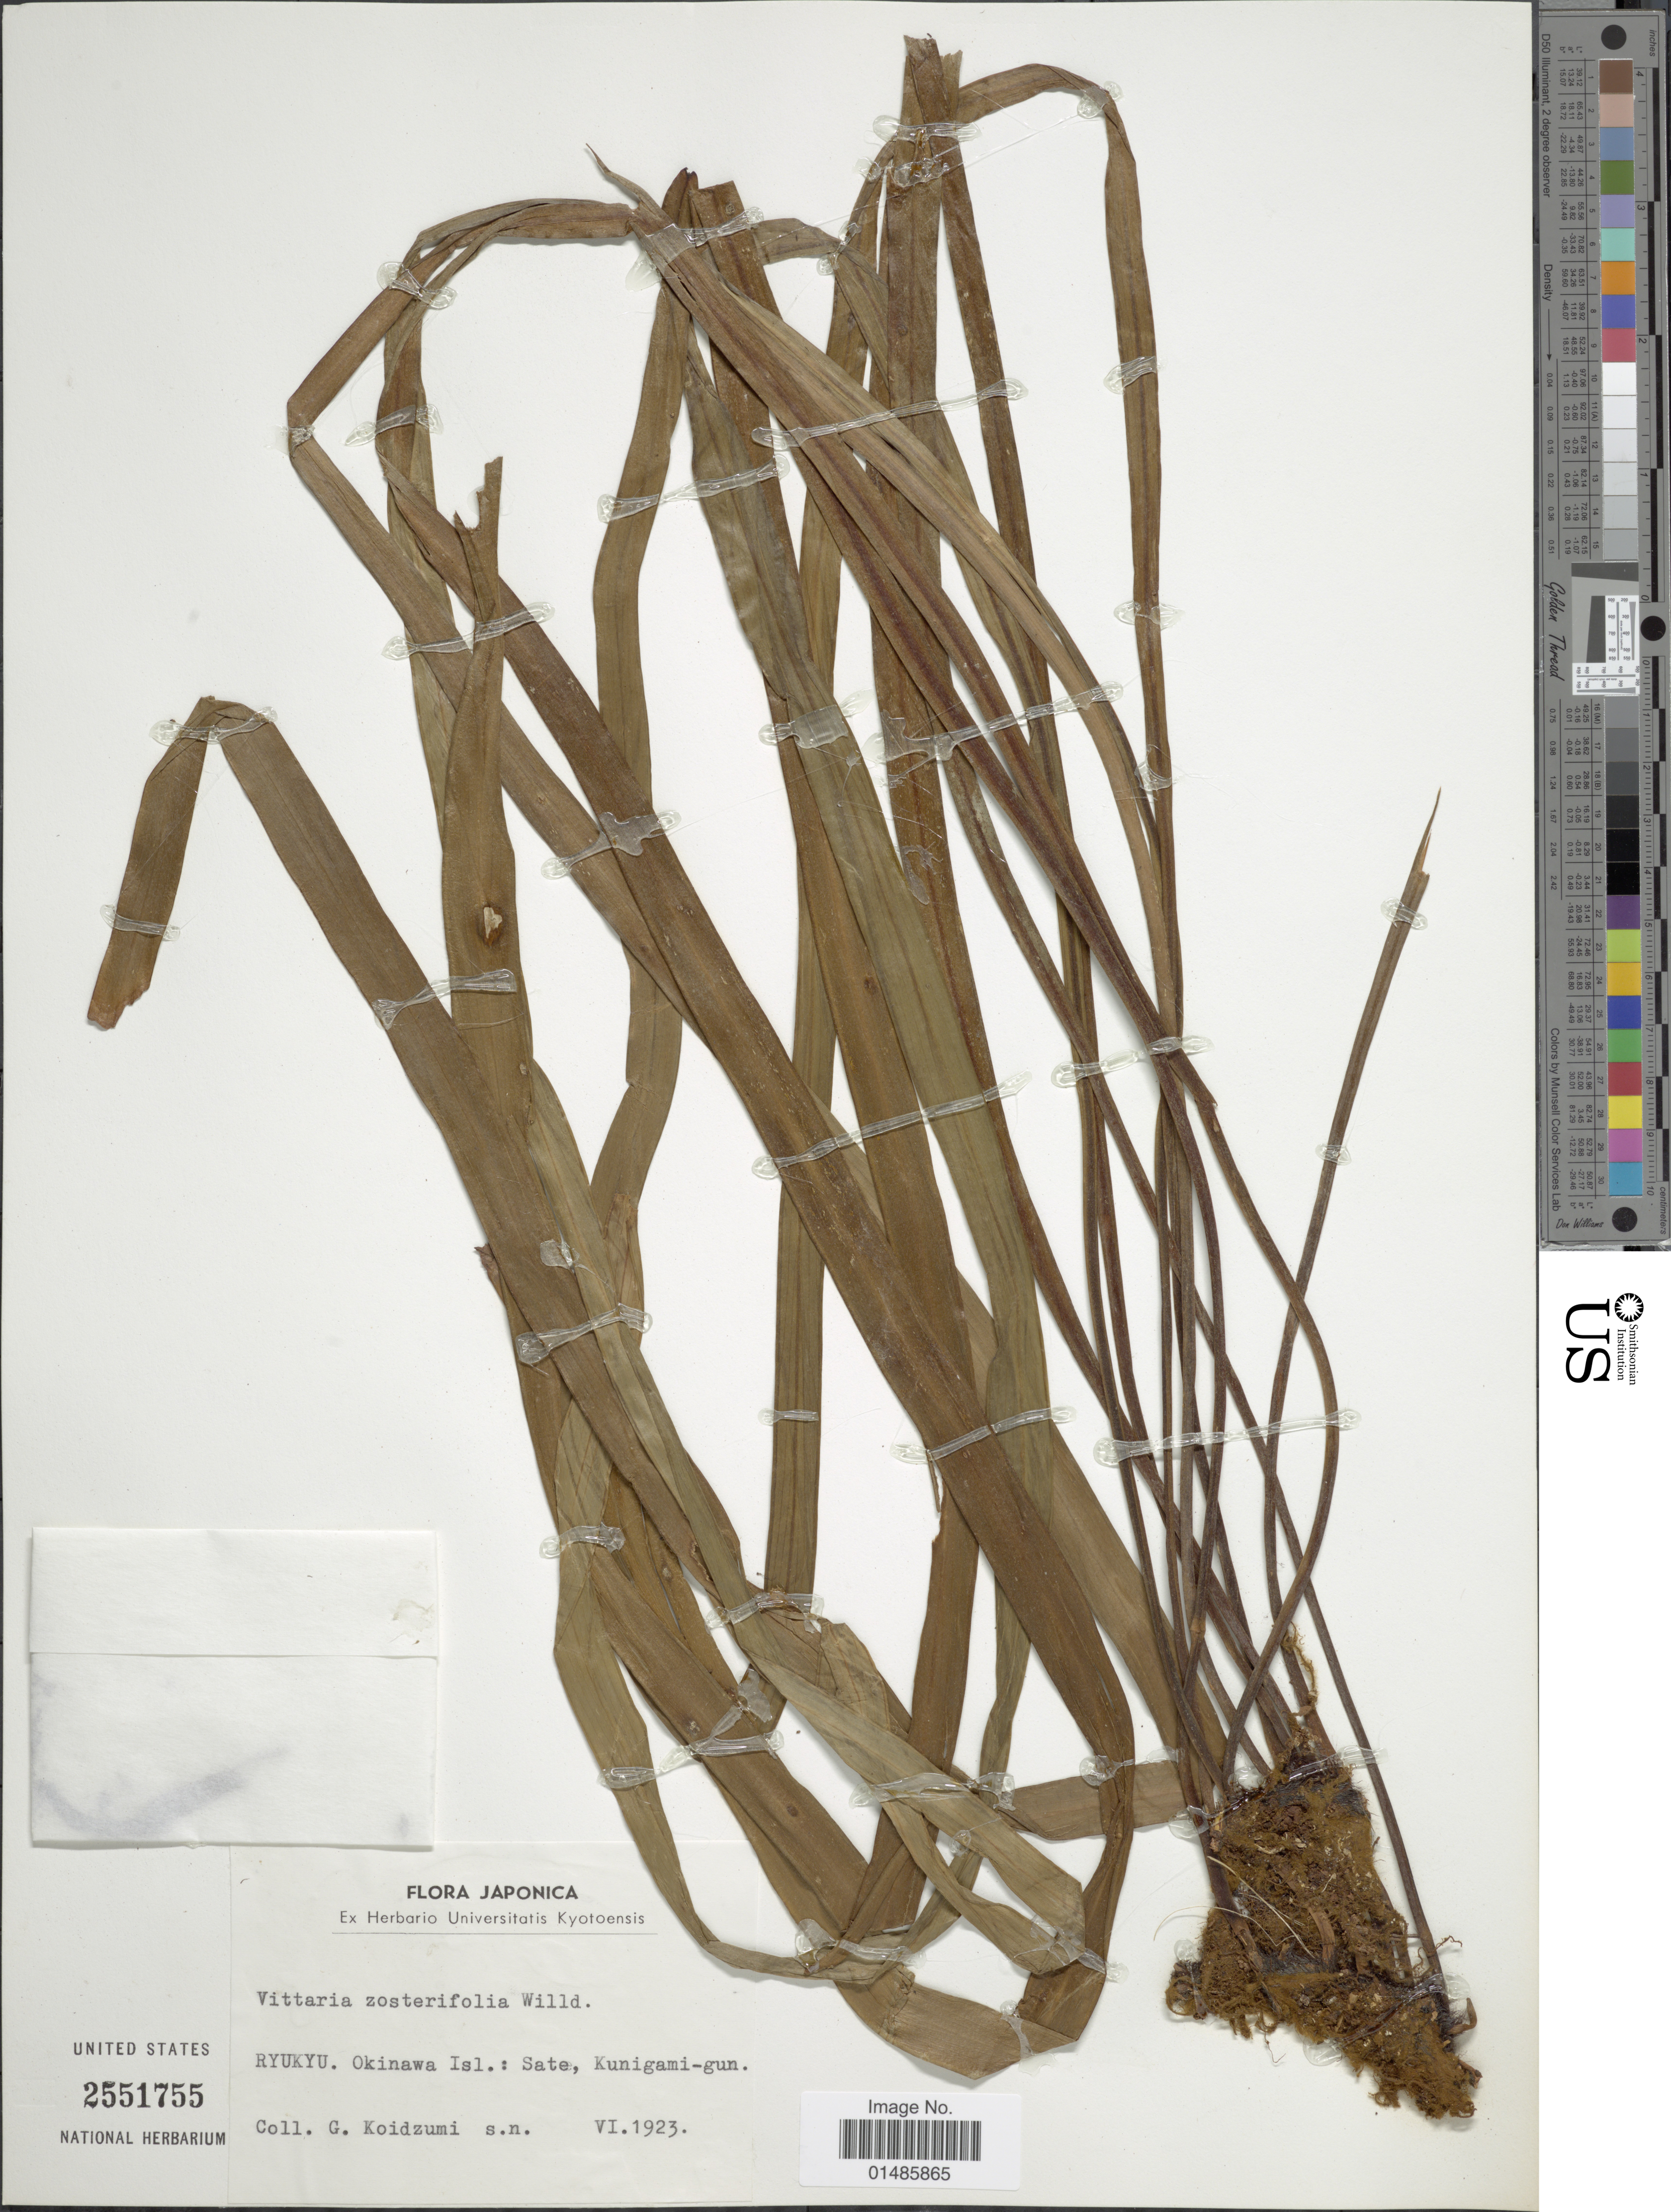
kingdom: Plantae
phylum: Tracheophyta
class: Polypodiopsida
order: Polypodiales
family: Pteridaceae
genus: Haplopteris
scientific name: Haplopteris zosterifolia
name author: (Willd.) E.H. Crane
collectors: G. Koidzumi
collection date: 1923-06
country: Japan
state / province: Okinawa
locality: Ryukyu. Okinawa Isl.: Sate, Kunigami-gun.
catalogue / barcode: US 2551755